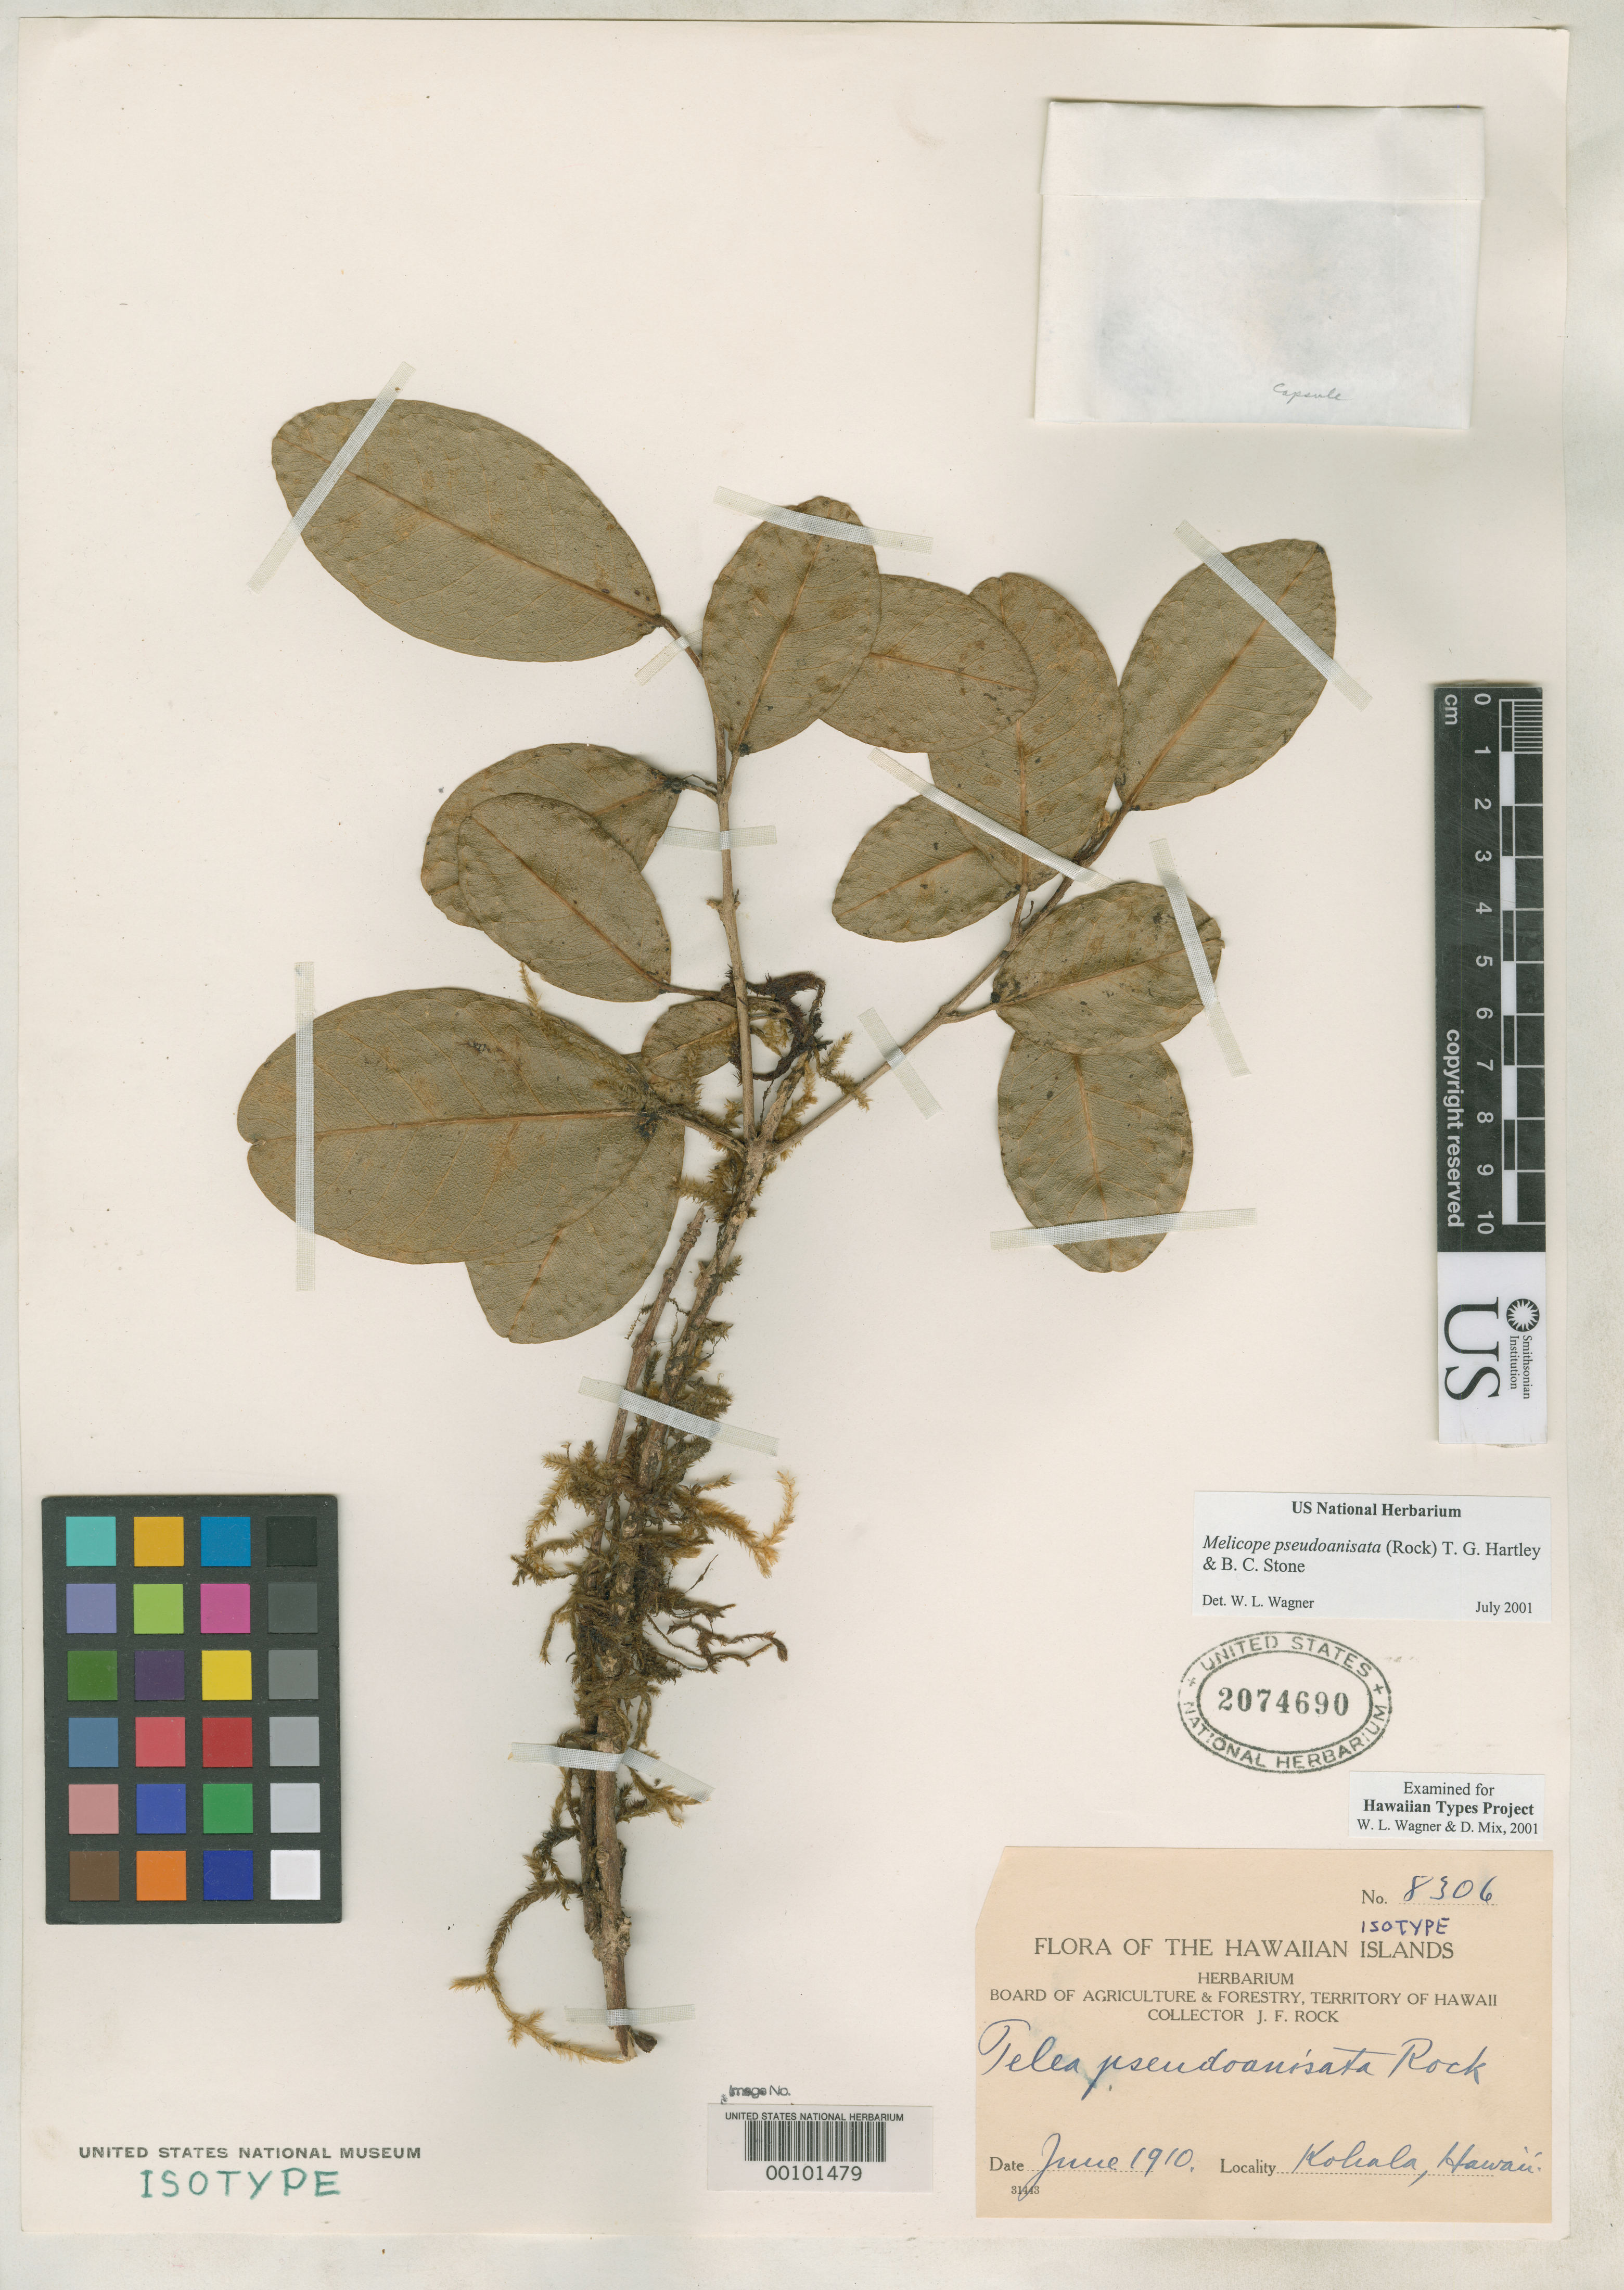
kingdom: Plantae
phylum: Tracheophyta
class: Magnoliopsida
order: Sapindales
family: Rutaceae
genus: Pelea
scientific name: Pelea pseudoanisata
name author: Rock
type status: Isotype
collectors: J. F. Rock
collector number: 8306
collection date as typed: Jun 1910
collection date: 1910-06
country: United States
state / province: Hawaii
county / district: Hawaii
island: Hawaii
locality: Kohala.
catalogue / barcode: US 2074690